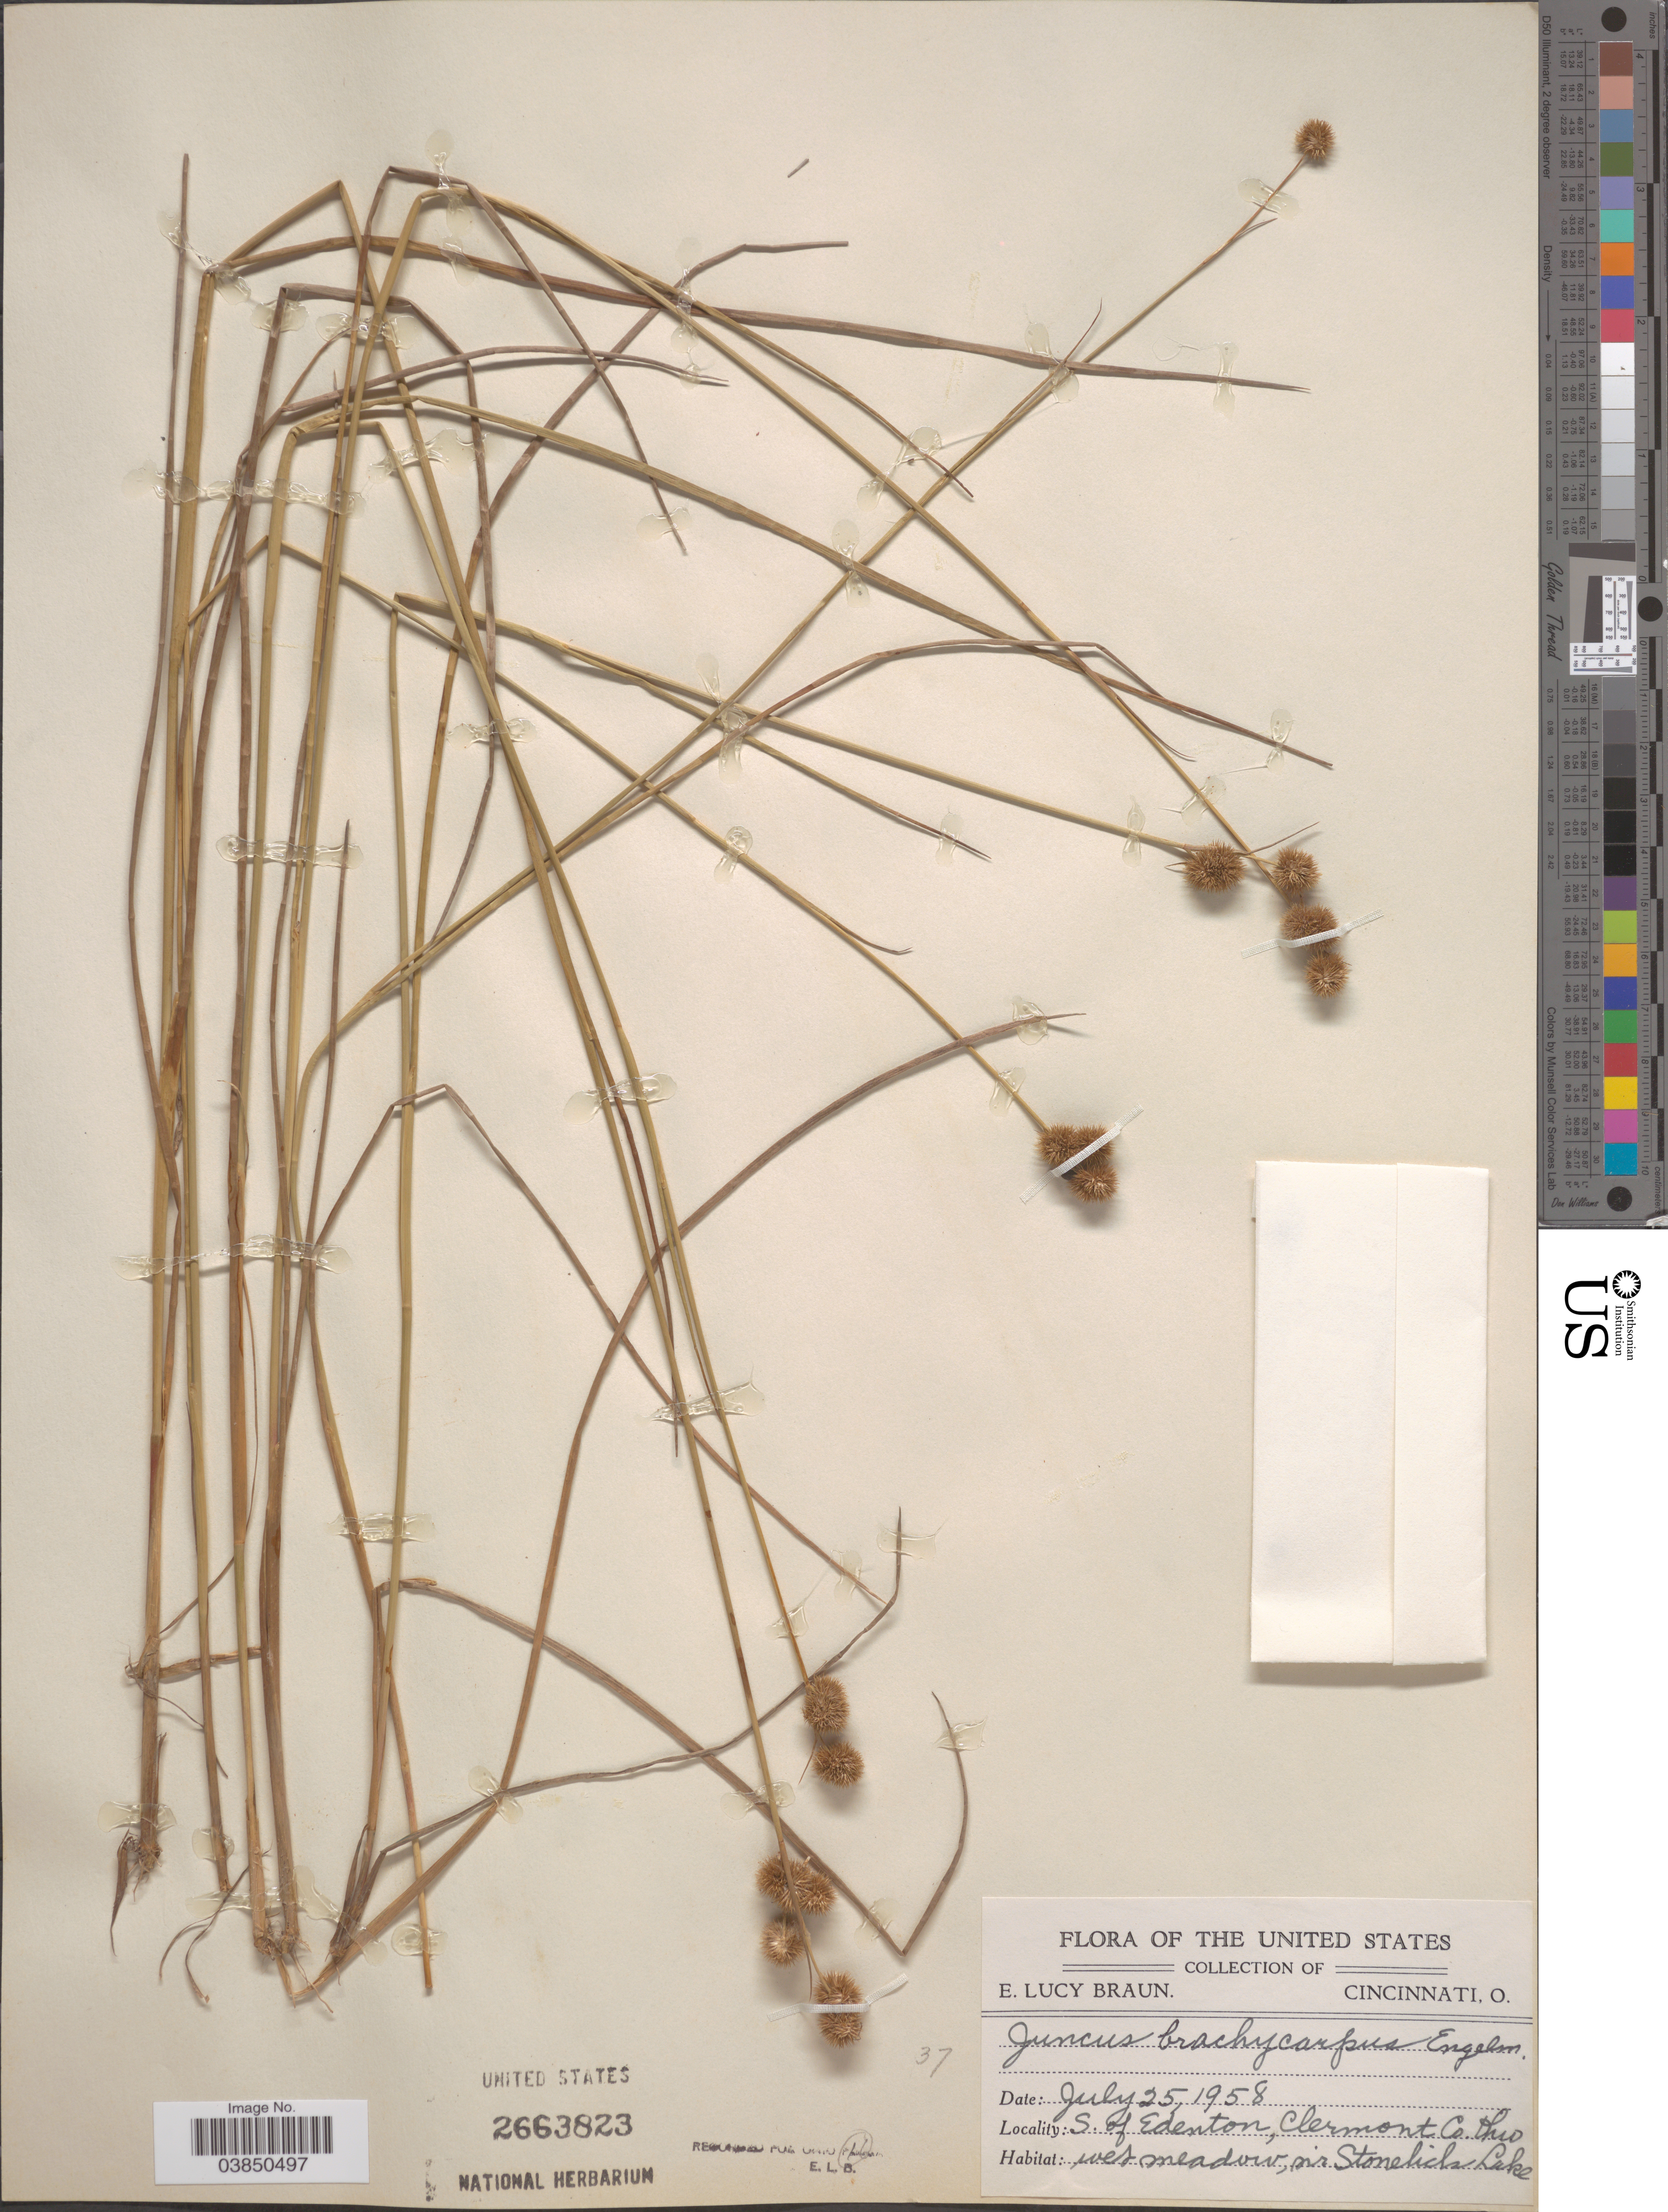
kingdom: Plantae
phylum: Tracheophyta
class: Liliopsida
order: Poales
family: Juncaceae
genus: Juncus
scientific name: Juncus brachycarpus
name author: Engelm.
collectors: E. L. Braun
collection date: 1958-07-25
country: United States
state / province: Ohio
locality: S. of Edenton, Clermont Co.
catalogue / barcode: US 2663823